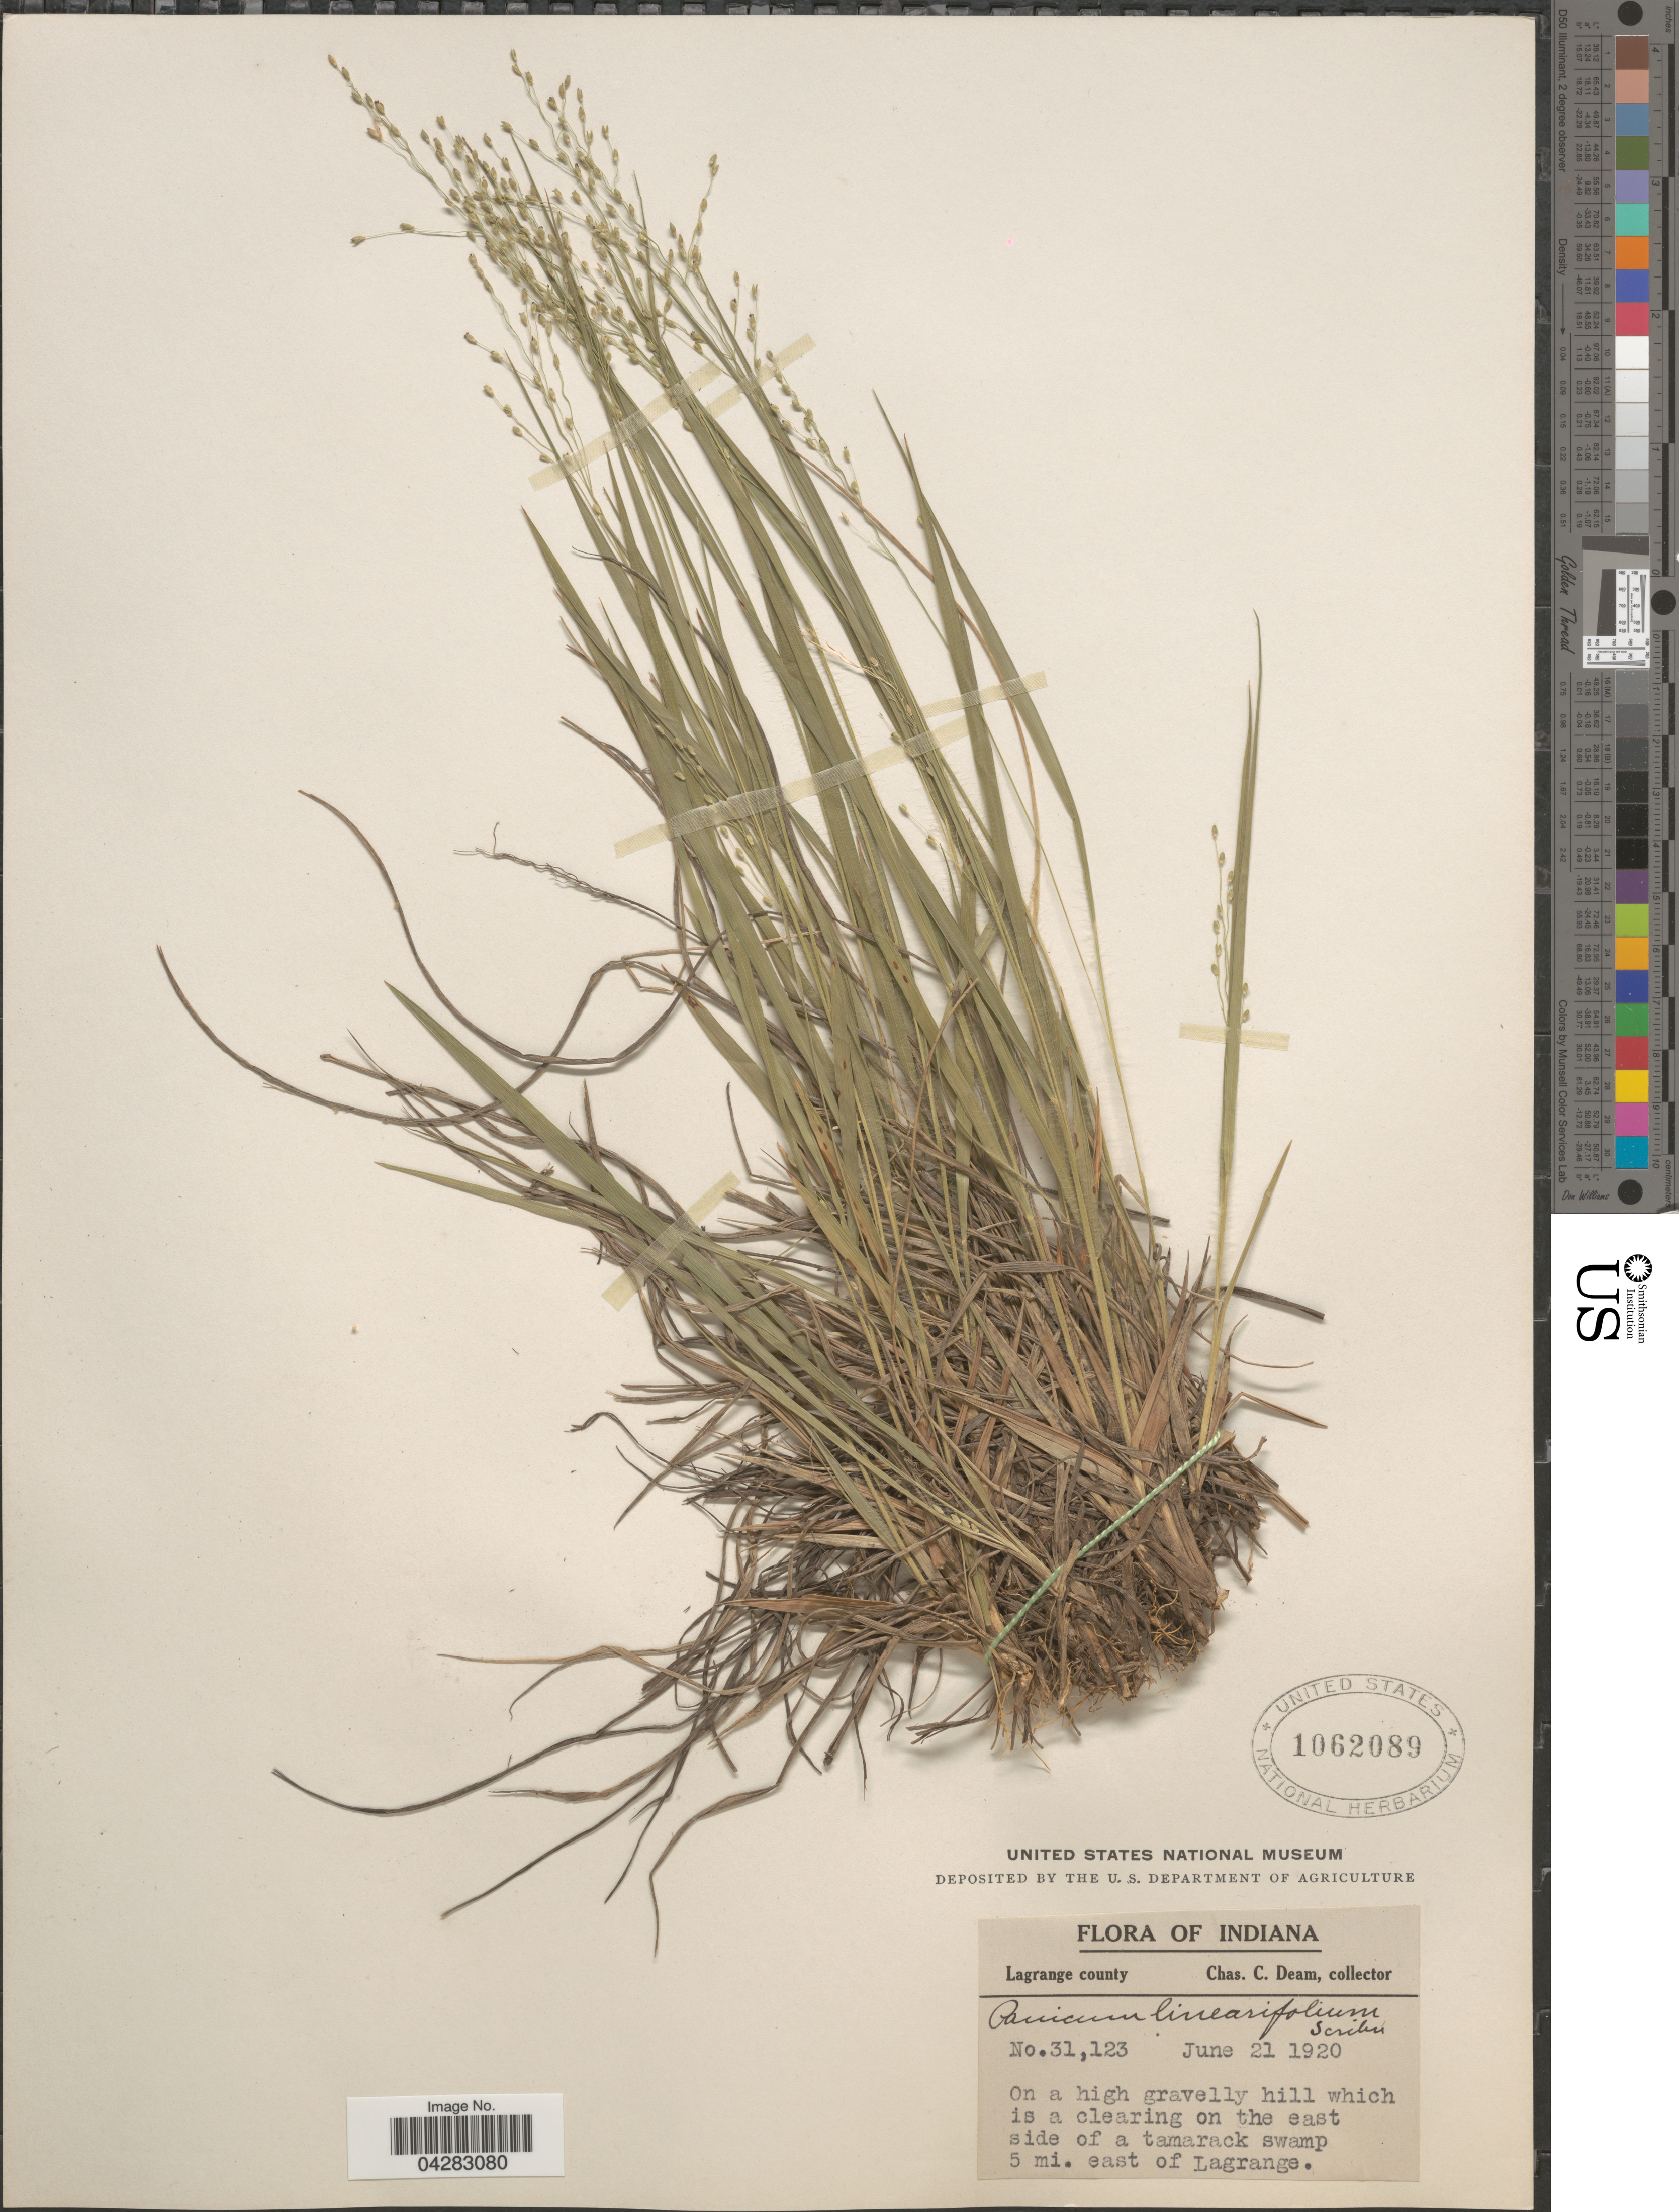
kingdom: Plantae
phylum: Tracheophyta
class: Liliopsida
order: Poales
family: Poaceae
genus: Dichanthelium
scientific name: Dichanthelium linearifolium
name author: (Scribn.) Gould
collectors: C. C. Deam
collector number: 31123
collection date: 1920-06-21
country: United States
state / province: Indiana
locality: Lagrange county. On a high gravelly hill which is a clearing on the east side of a tamarack swamp 5 mi. east of Lagrange.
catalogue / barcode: US 1062089